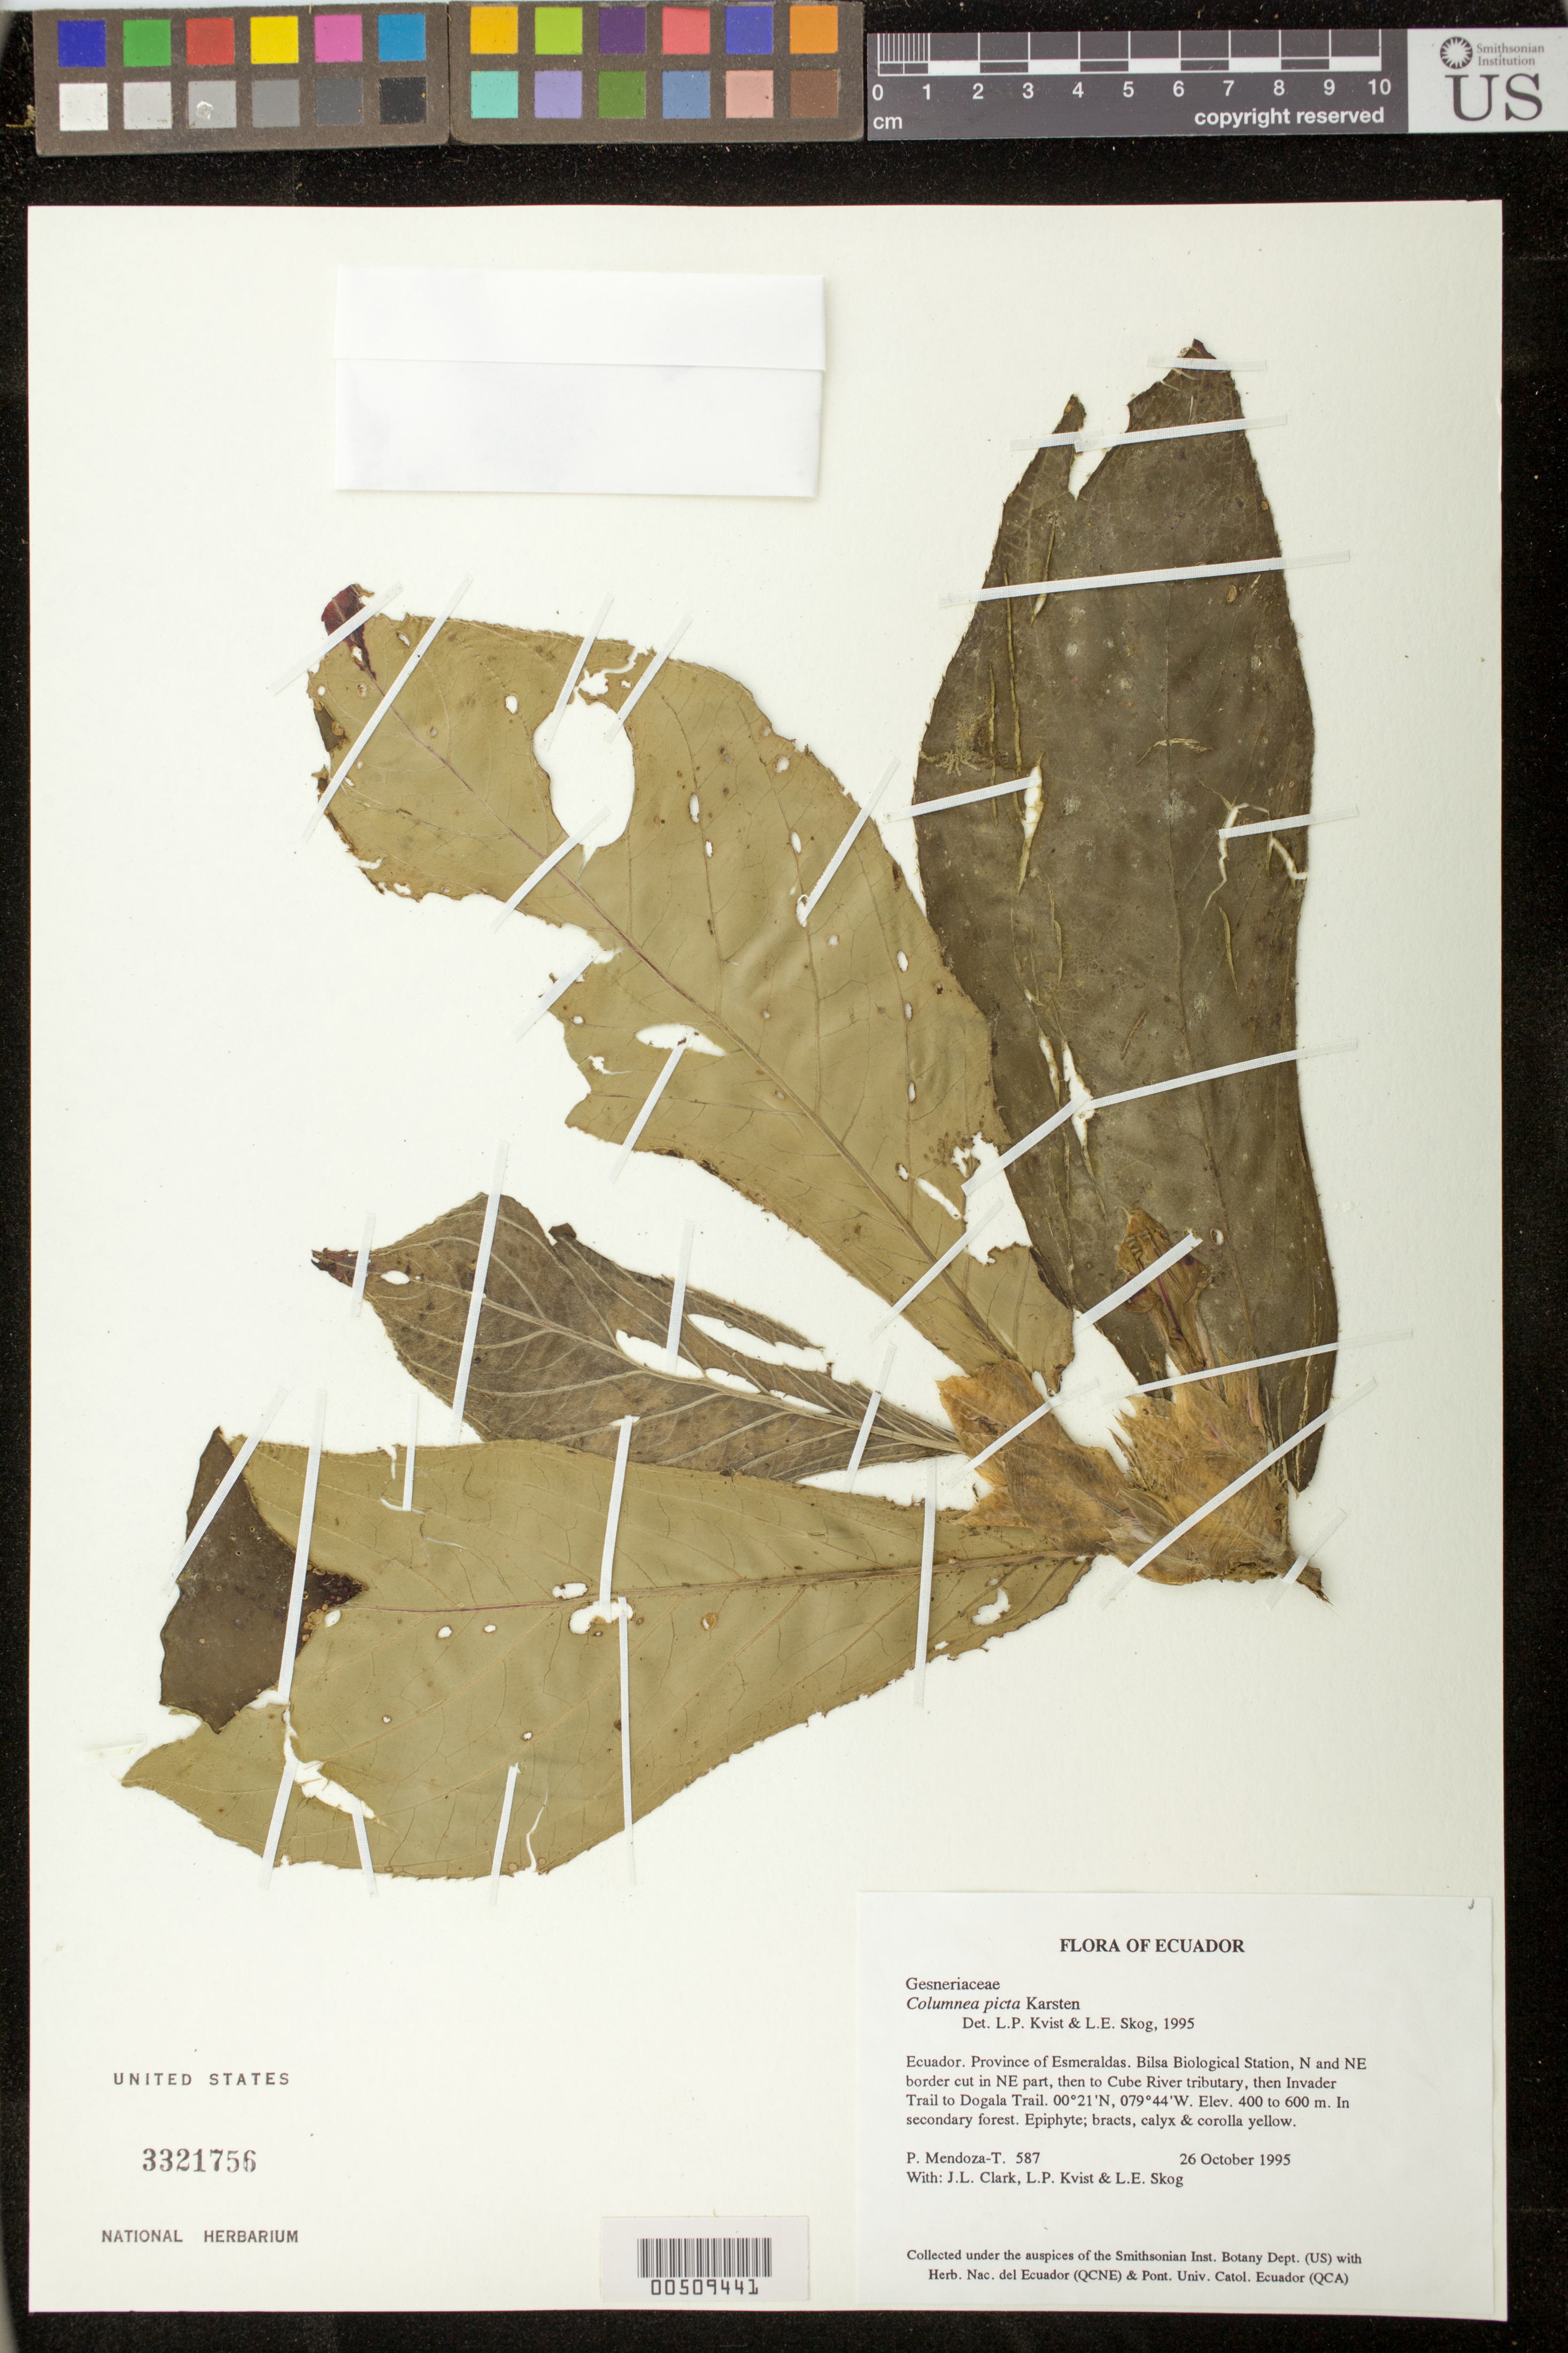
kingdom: Plantae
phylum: Tracheophyta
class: Magnoliopsida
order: Lamiales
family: Gesneriaceae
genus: Columnea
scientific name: Columnea karsteniana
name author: Singh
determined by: Skog, Laurence E.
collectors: P. Mendoza-T., J. L. Clark, L. P. Kvist & L. E. Skog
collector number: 587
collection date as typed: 26 Oct 1995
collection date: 1995-10-26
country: Ecuador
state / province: Esmeraldas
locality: Bilsa Biological Station, N and NE border cut in NE part, then to Cube River tributary, then Invader Trail to Dogala Trail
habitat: In secondary forest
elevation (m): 400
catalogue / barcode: US 3321756